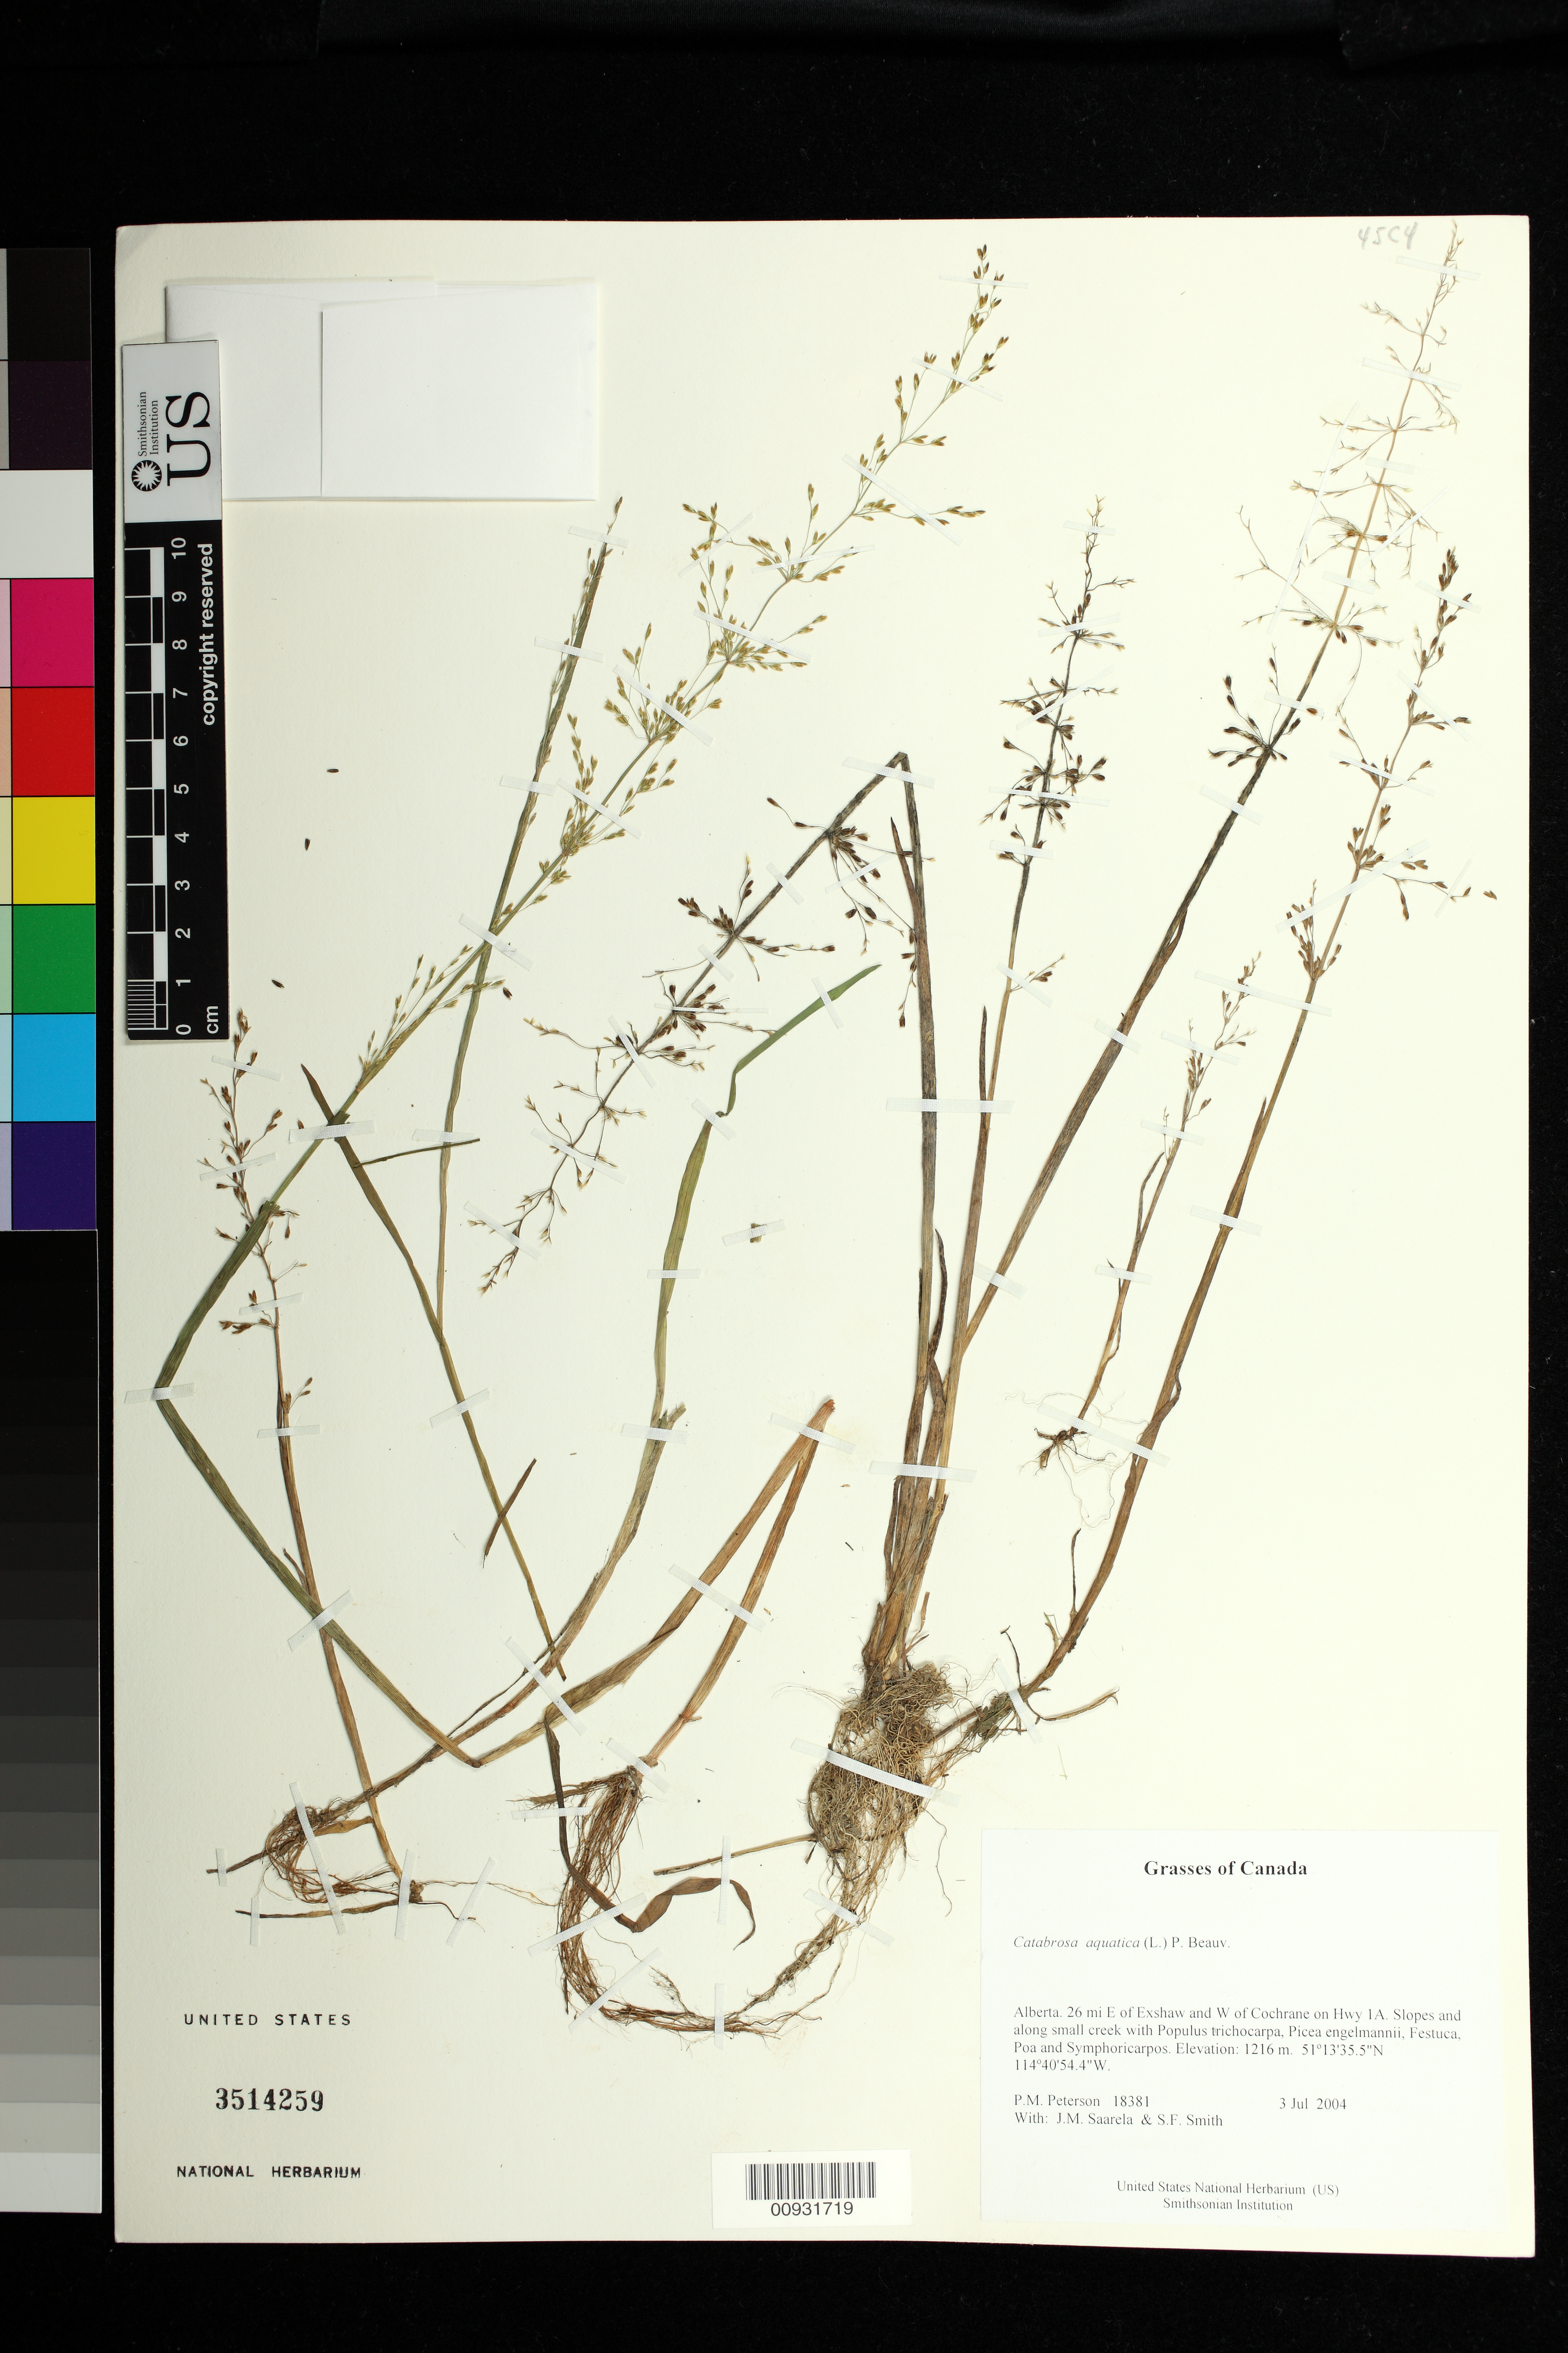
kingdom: Plantae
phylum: Tracheophyta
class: Liliopsida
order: Poales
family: Poaceae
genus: Catabrosa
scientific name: Catabrosa aquatica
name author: (L.) P. Beauv.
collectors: P. M. Peterson, J. Saarela & S.F. Smith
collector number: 18381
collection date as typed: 03 Jul 2004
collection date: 2004-07-03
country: Canada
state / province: Alberta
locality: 26 mi E of Exshaw and W of Cochrane on Hwy 1A. Slopes and along small creek with Populus trichocarpa, Picea engelmannii, Festuca, Poa and Symphoricarpos.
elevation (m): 1216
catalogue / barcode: US 3514259